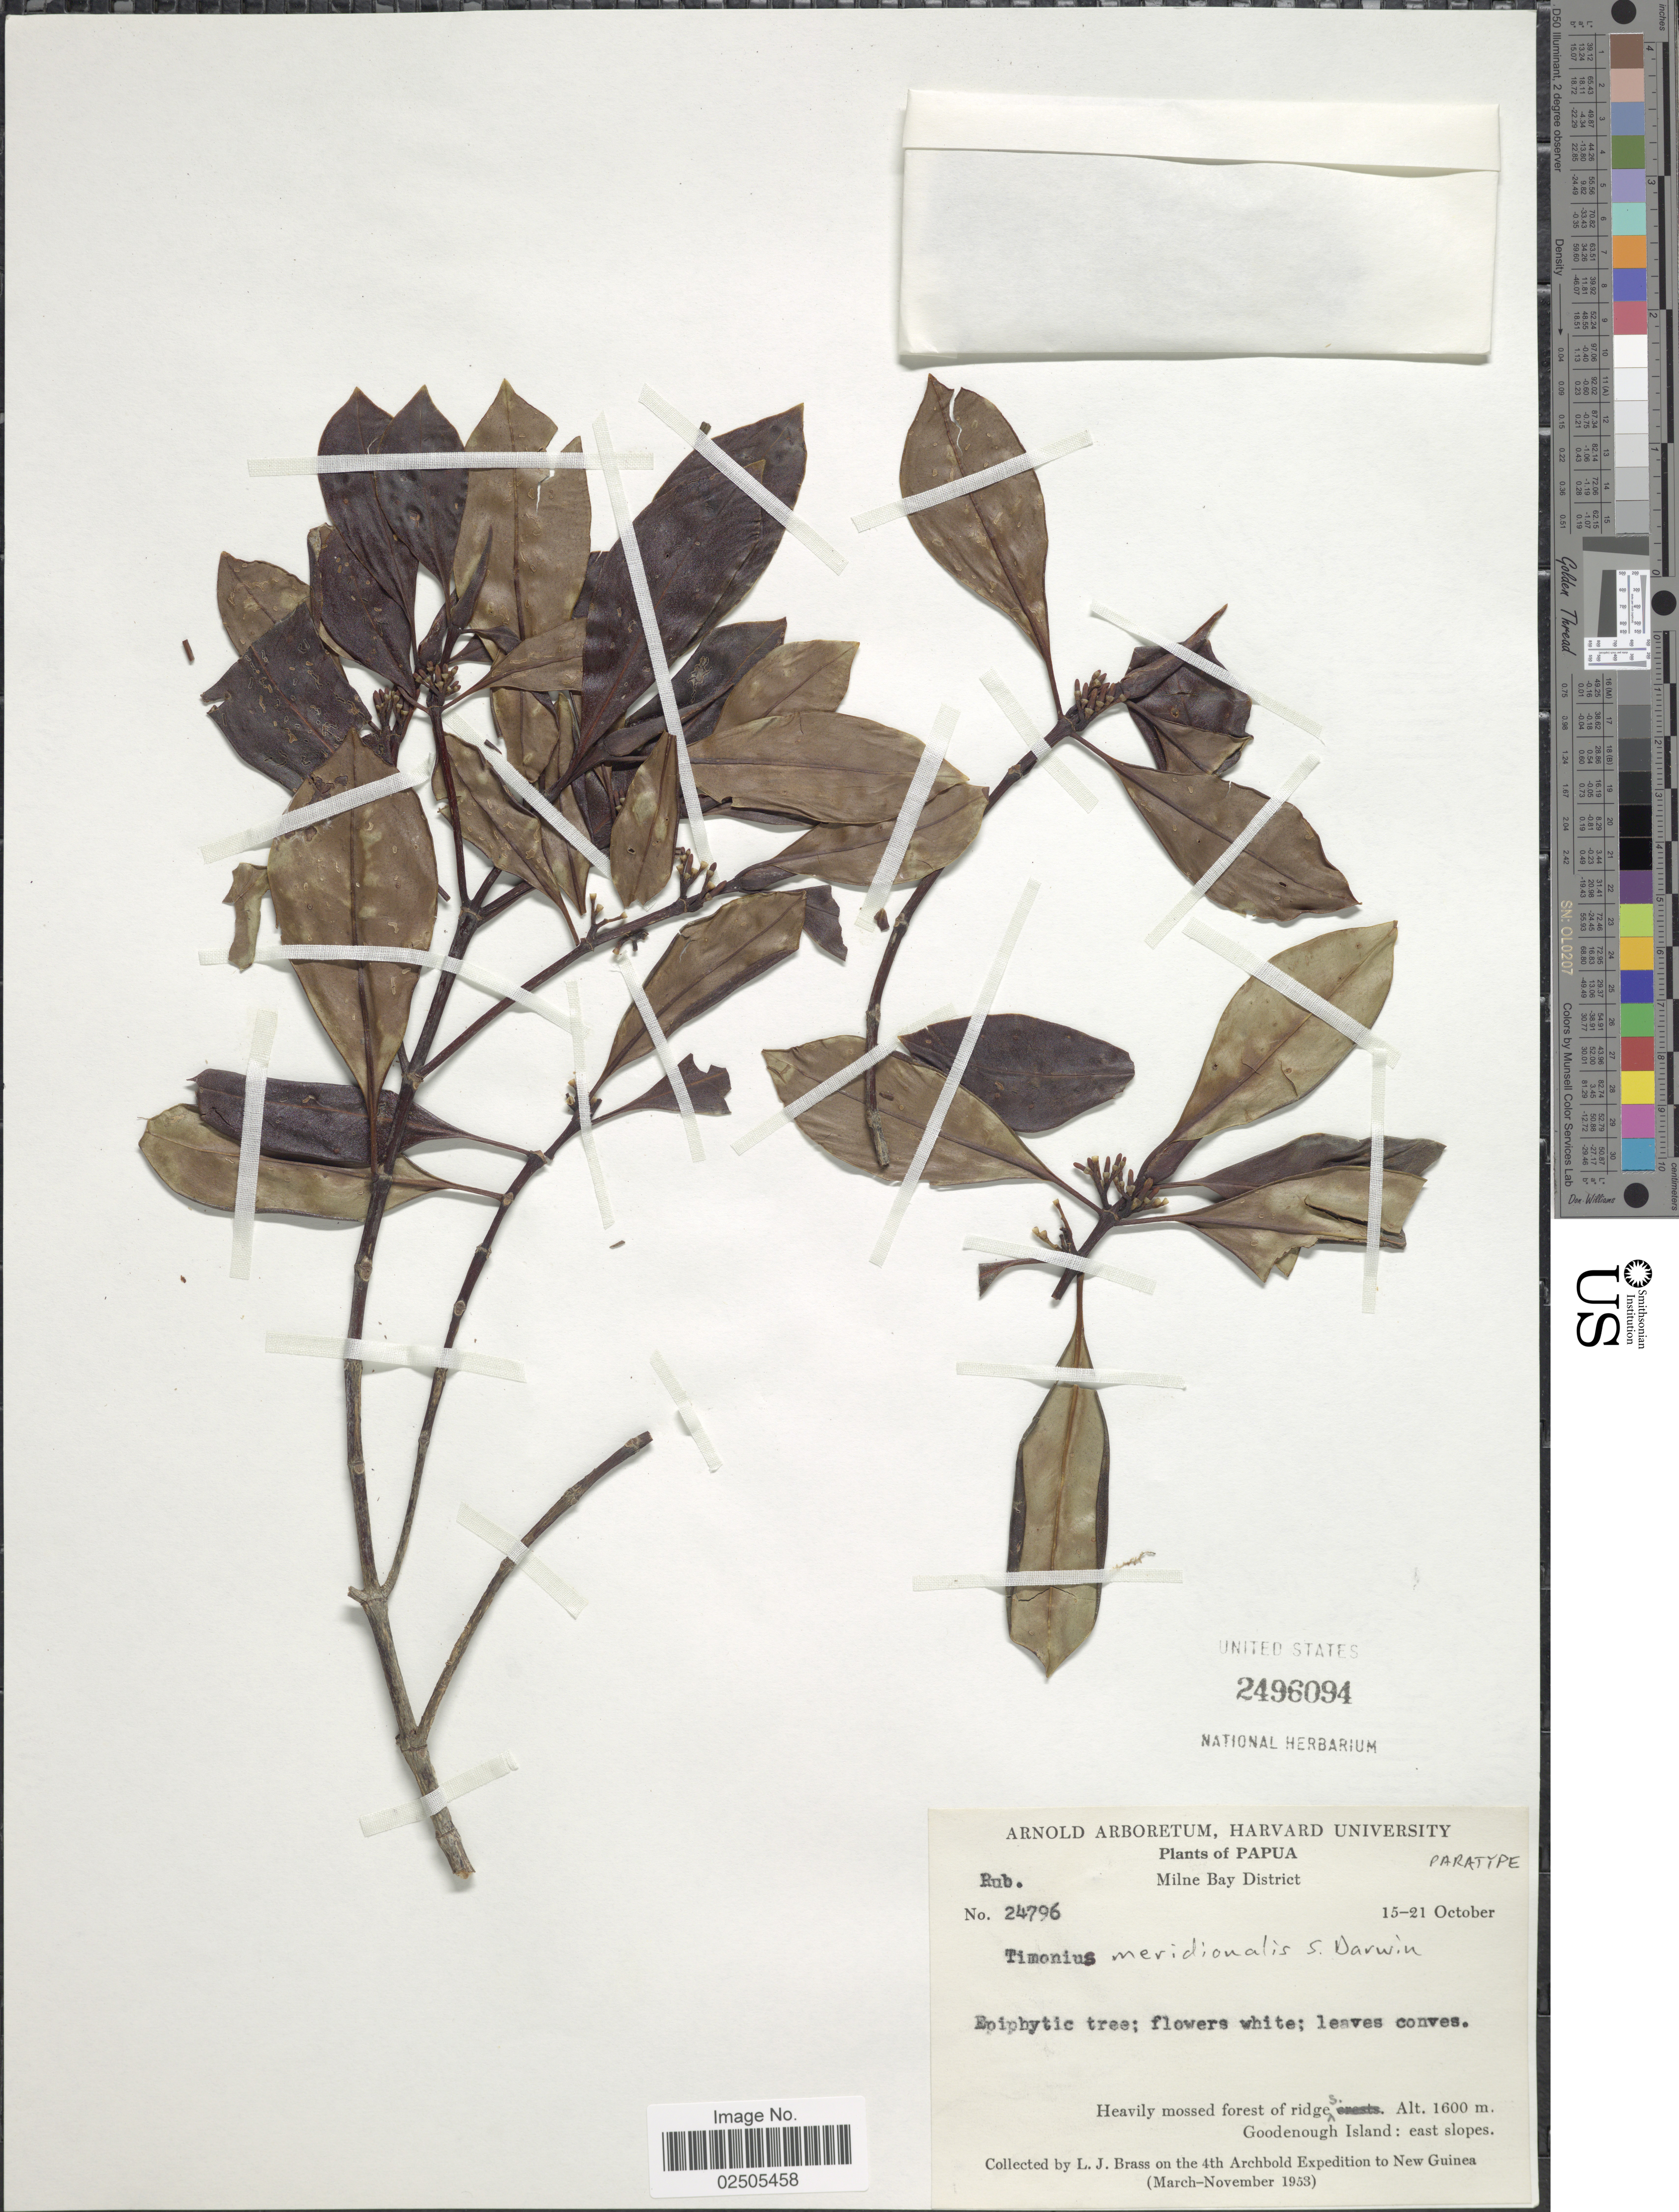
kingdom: Plantae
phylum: Tracheophyta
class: Magnoliopsida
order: Gentianales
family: Rubiaceae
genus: Timonius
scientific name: Timonius meridionalis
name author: S.P. Darwin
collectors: L. J. Brass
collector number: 24796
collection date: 1953-10-15/1953-10-21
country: Papua New Guinea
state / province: Milne Bay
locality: Papua, Goodenough Island: east slopes, New Guinea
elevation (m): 1600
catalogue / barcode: US 2496094